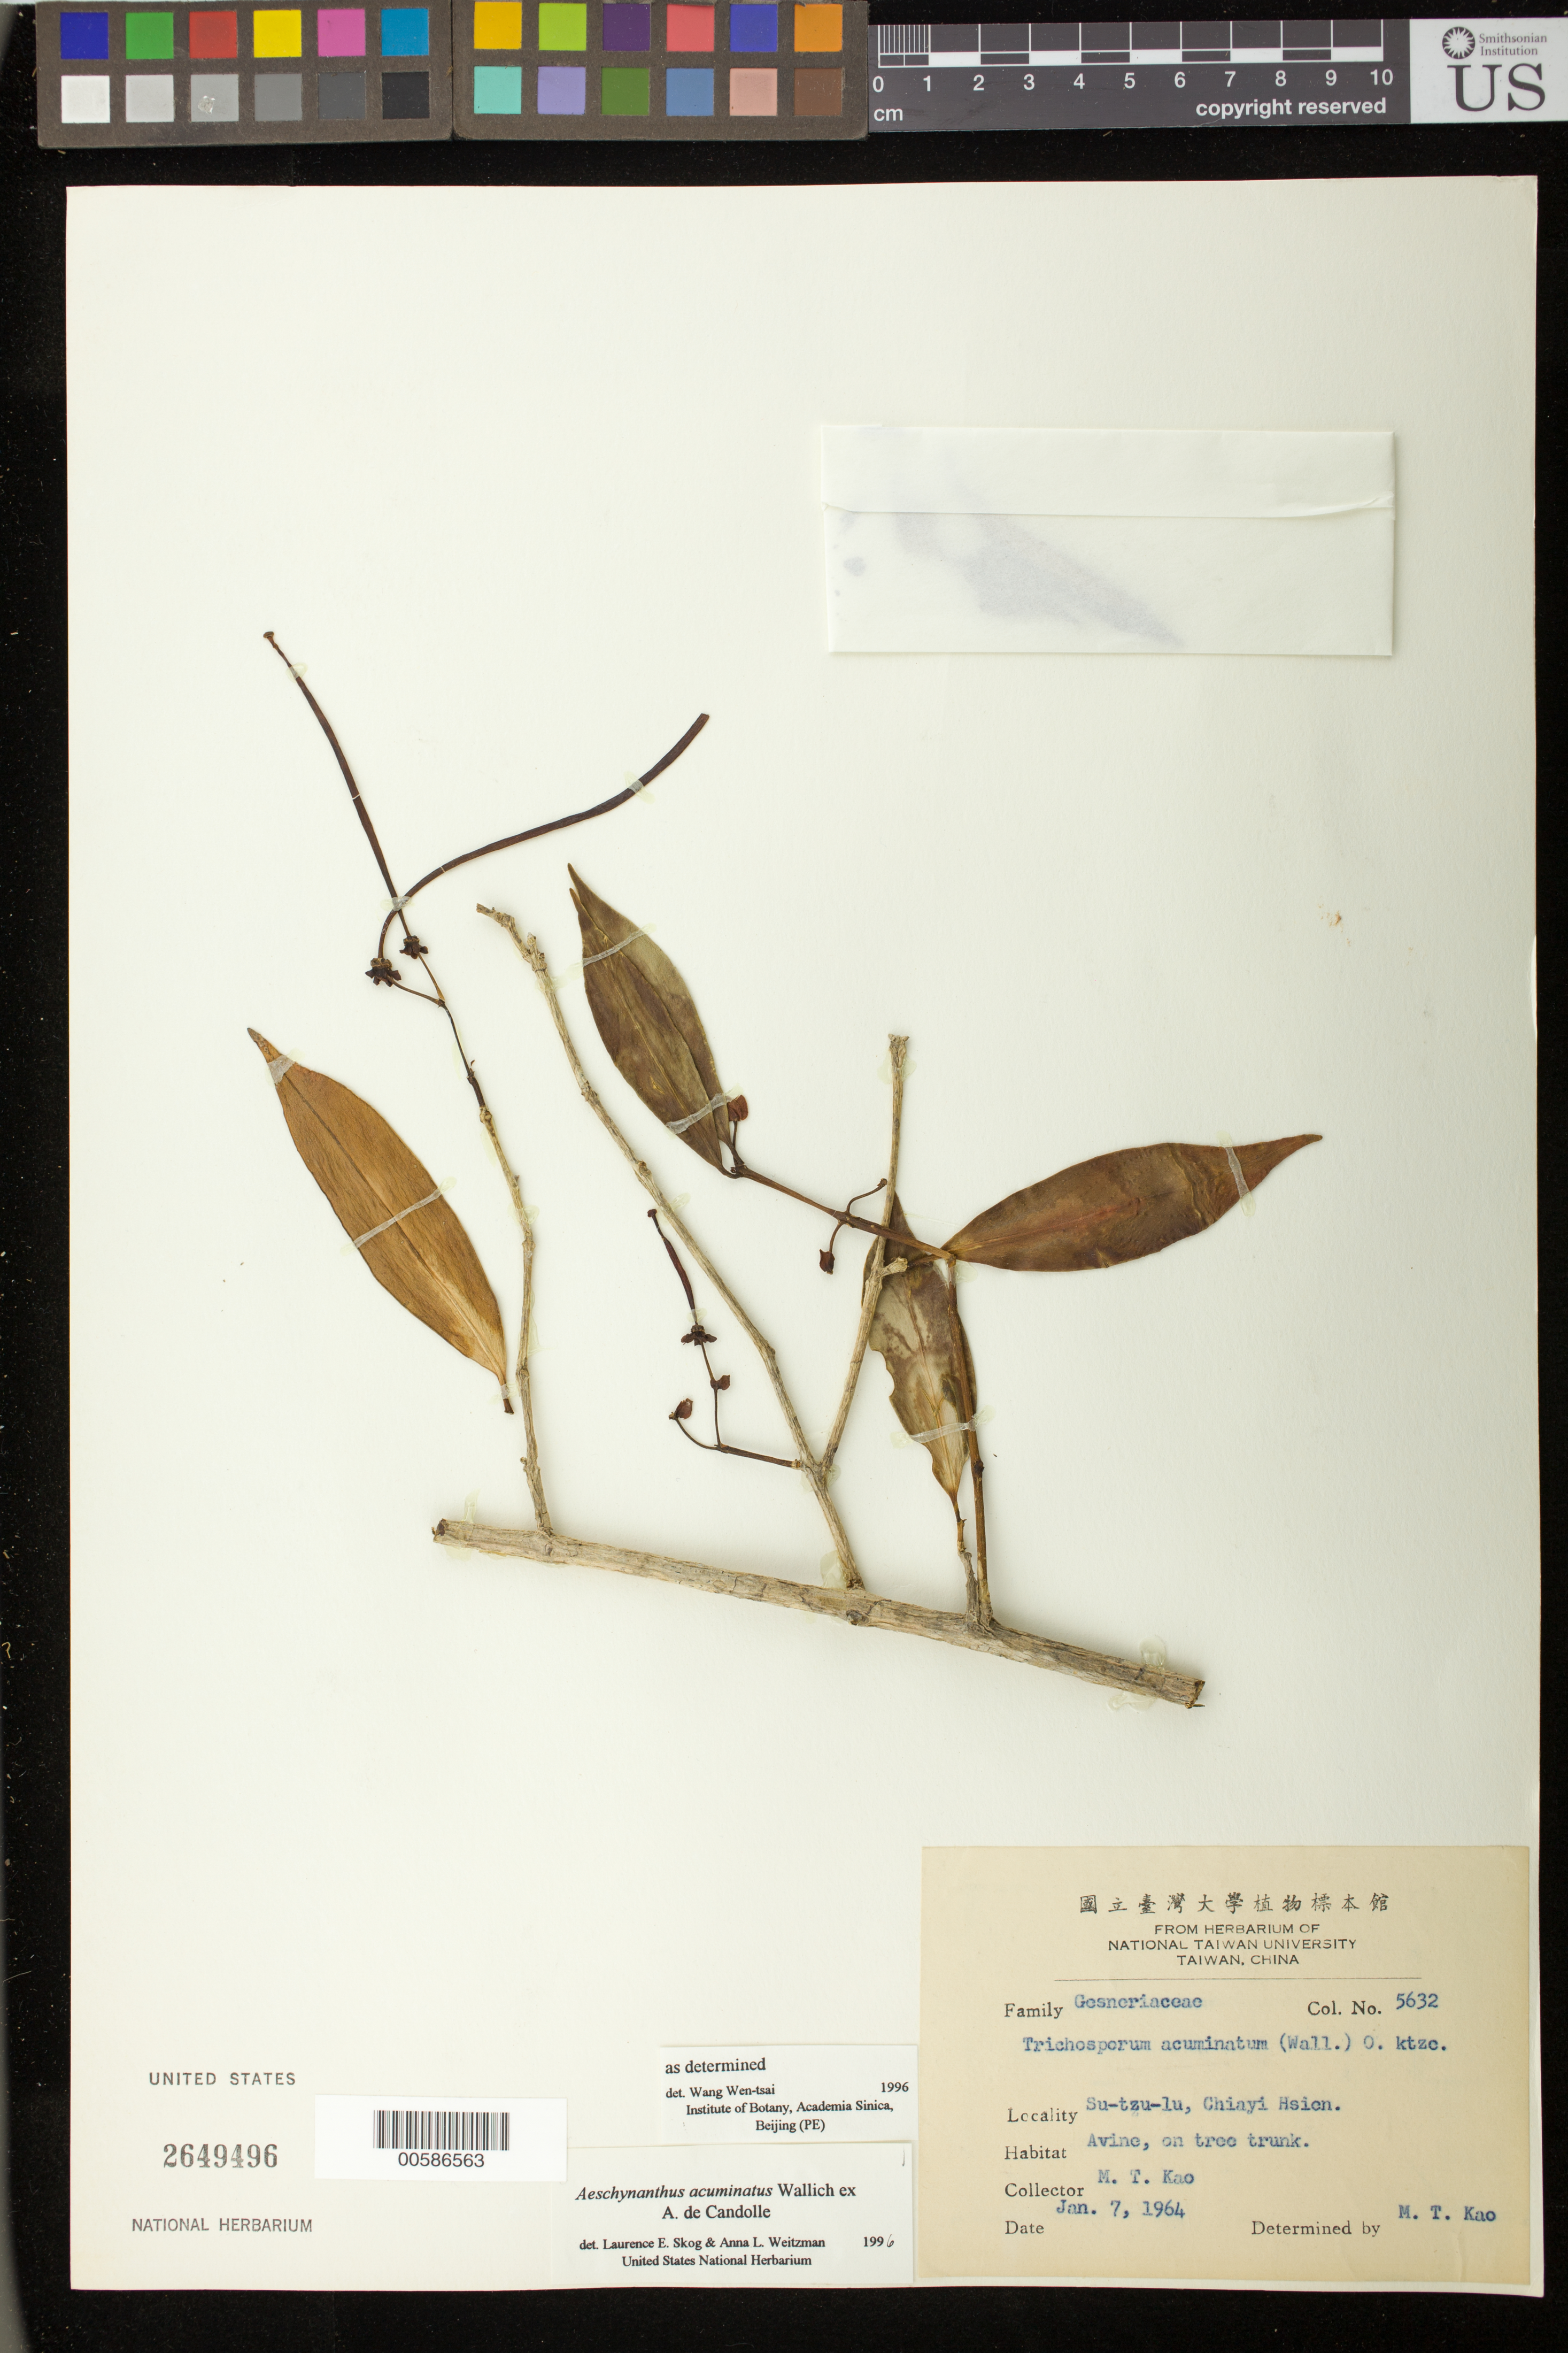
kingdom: Plantae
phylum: Tracheophyta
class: Magnoliopsida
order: Lamiales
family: Gesneriaceae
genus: Aeschynanthus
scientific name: Aeschynanthus acuminatus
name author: Wall. ex A. DC.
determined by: Skog, L. E.; Weitzman, A. L.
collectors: M. T. Kao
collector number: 5632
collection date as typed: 07 Jan 1964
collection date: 1964-01-07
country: China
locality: Su-tzu-lu, Chiayi Hsien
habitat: [r]avine, on tree trunk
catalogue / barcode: US 2649496